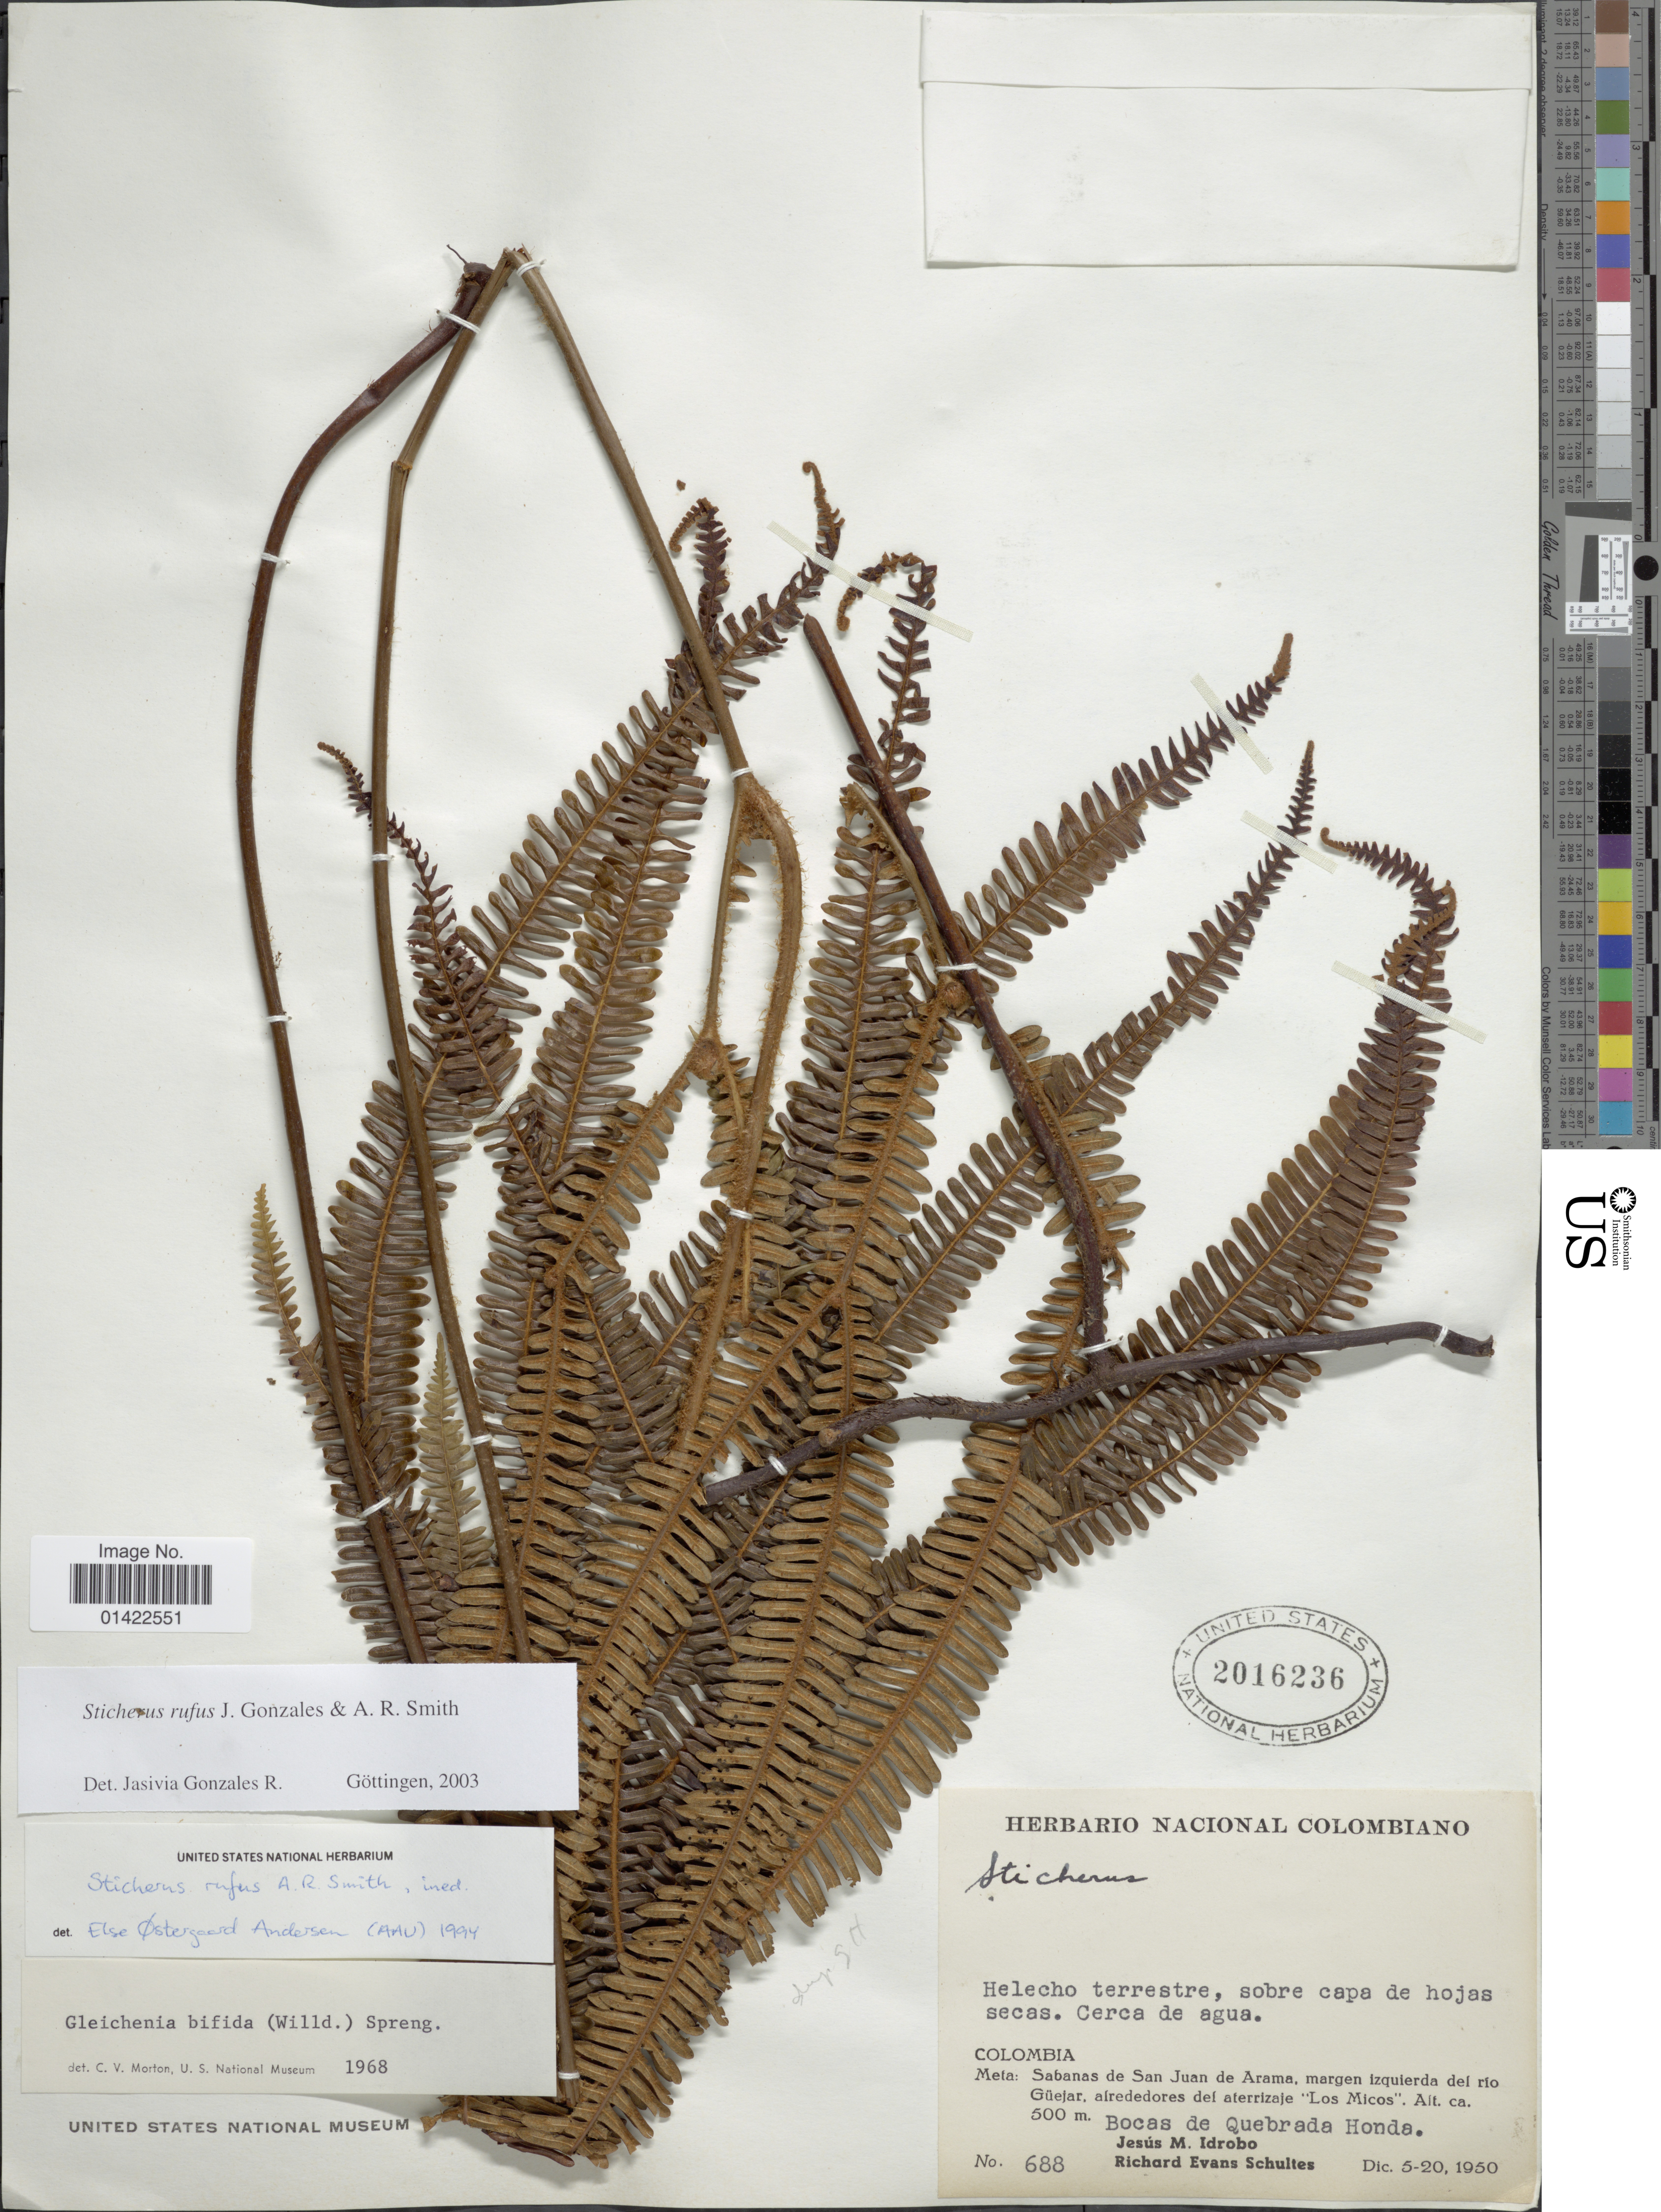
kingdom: Plantae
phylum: Tracheophyta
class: Polypodiopsida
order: Gleicheniales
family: Gleicheniaceae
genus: Sticherus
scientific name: Sticherus rufus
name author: J. Gonzales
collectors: J. M. Idrobo & R. E. Schultes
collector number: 688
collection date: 1950-12-05/1950-12-20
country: Colombia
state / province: Meta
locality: Sabanas de San Juan de Arama, margen izquierda del río Güejar, alrededores del aterrizaje "Los Micos", Bocas de Quebrada Honda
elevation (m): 500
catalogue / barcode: US 2016236